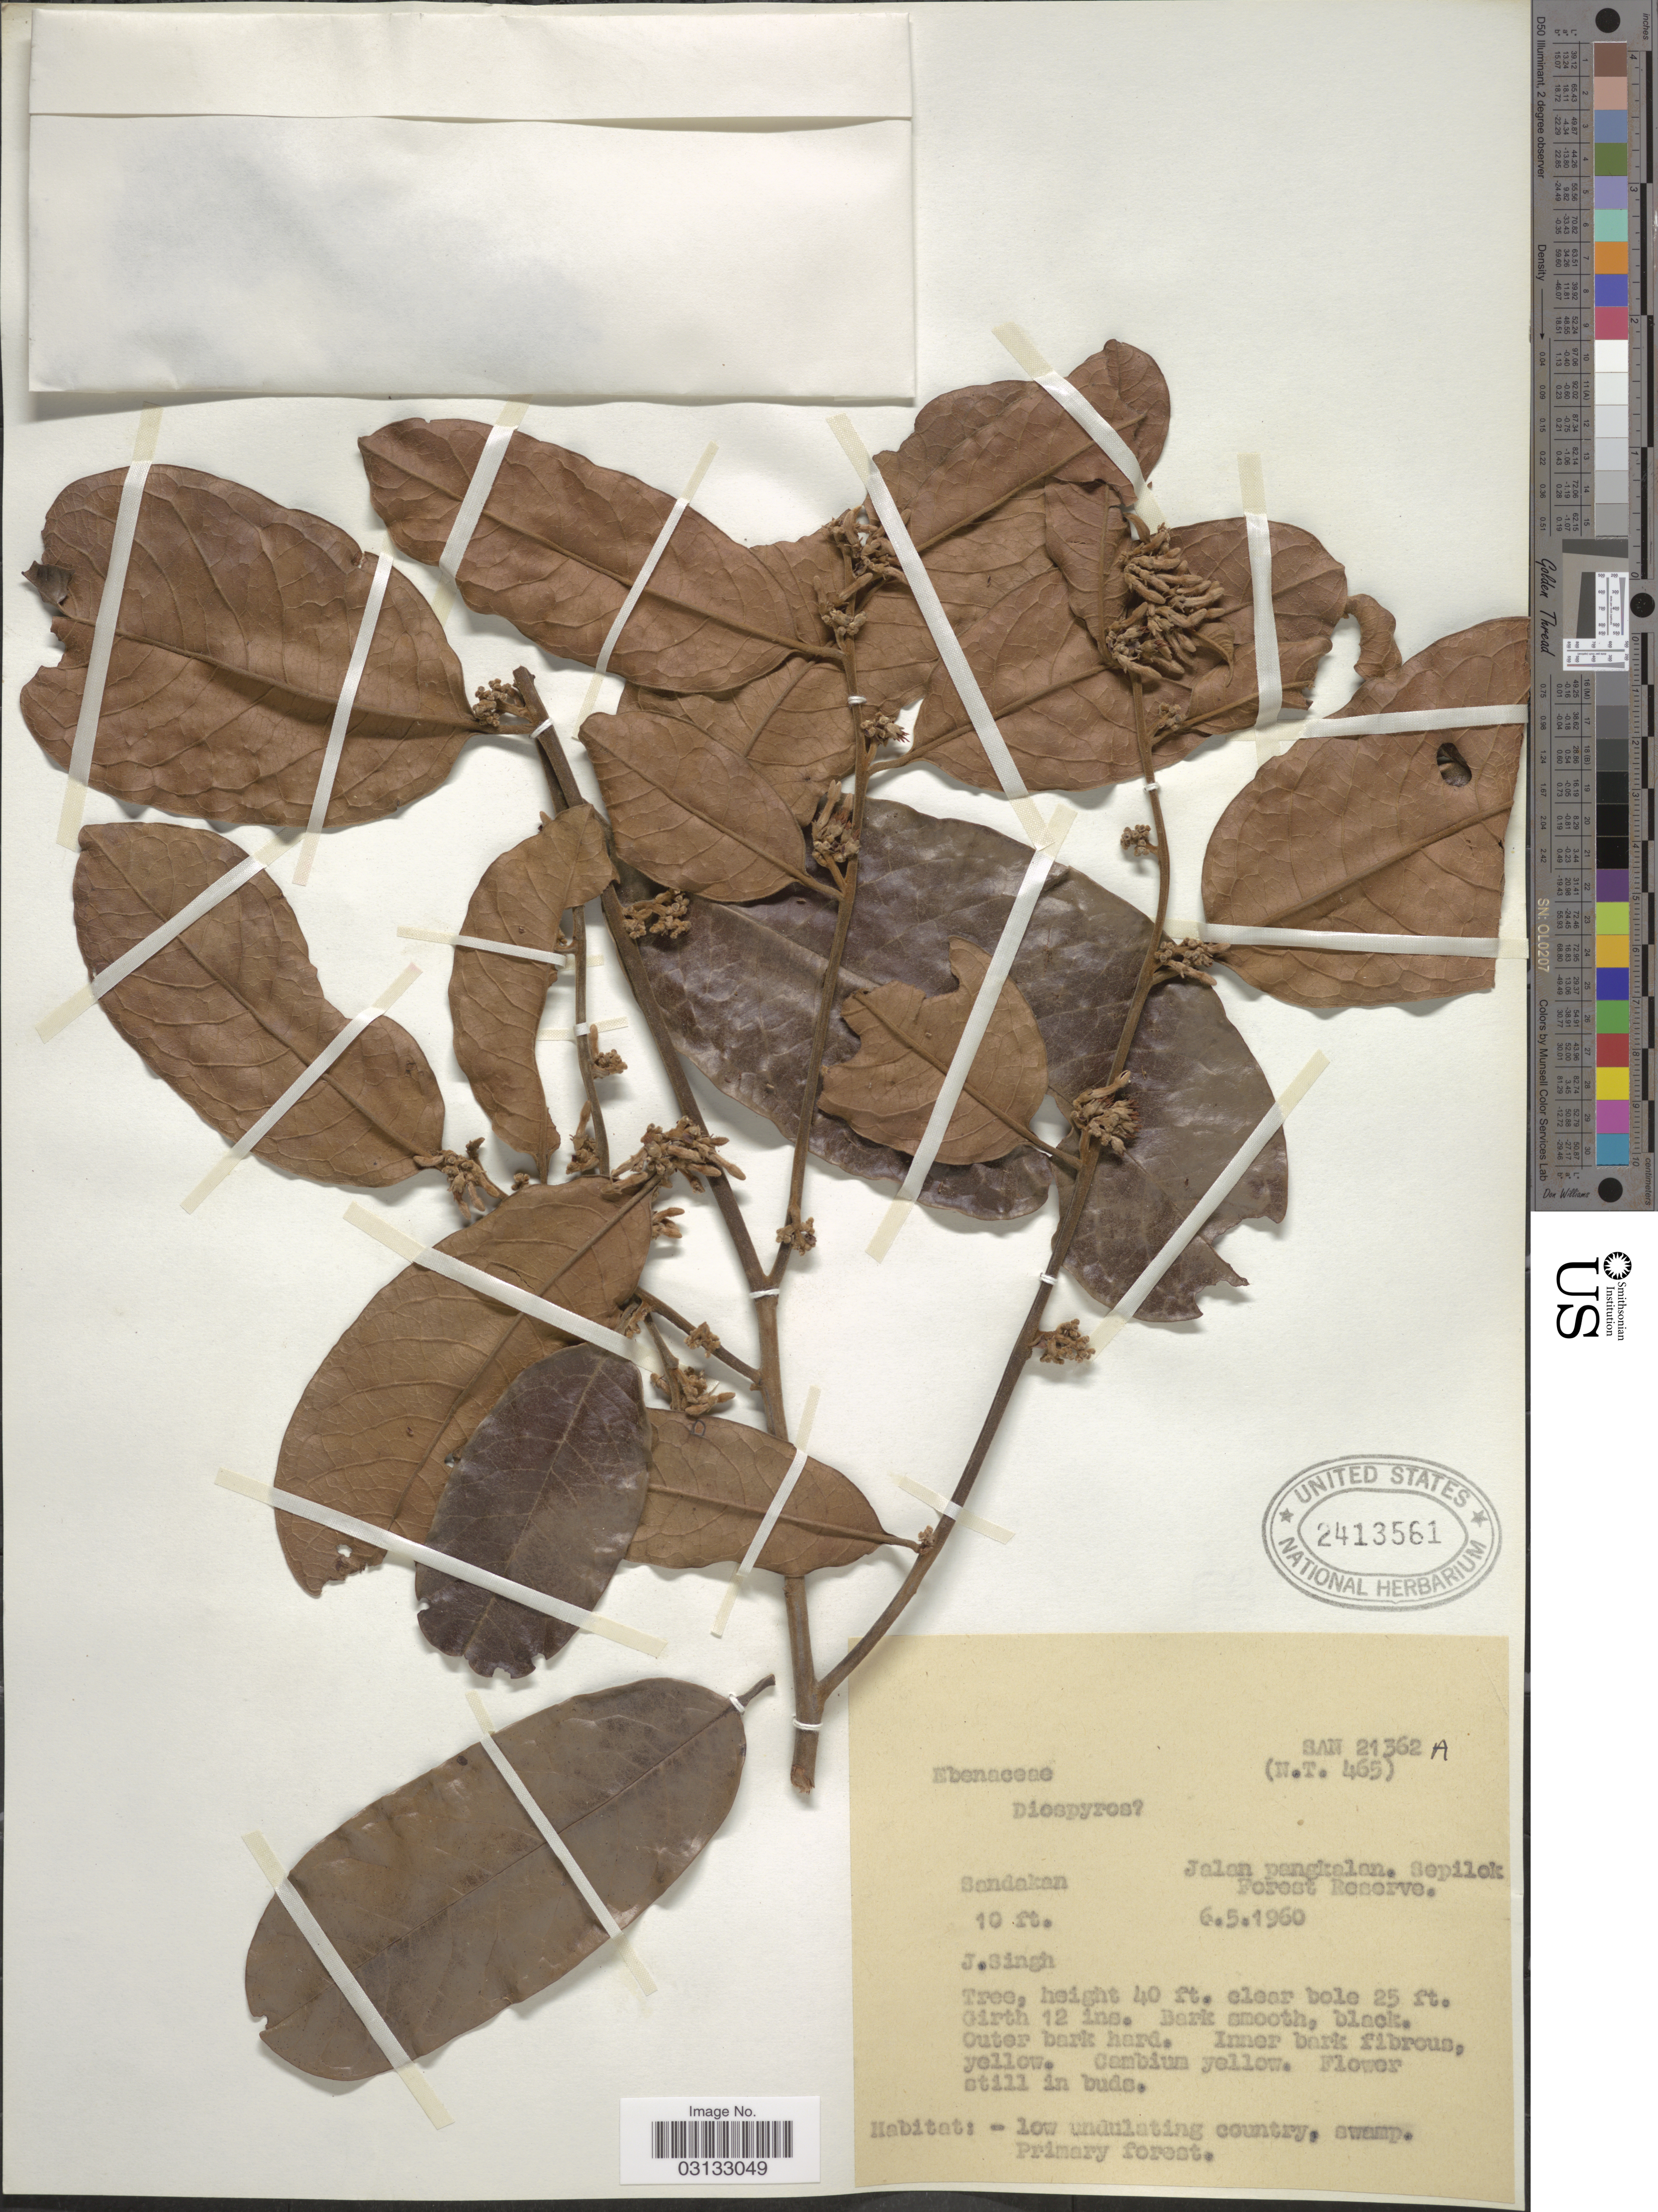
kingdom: Plantae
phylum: Tracheophyta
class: Magnoliopsida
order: Ericales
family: Ebenaceae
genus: Diospyros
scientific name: Diospyros sp.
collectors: J. Singh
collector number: SAN 21362 A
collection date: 1960-05-06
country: Malaysia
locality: Sandakan, Jalan pankalan, Sepilok Forest Reserve.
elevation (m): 3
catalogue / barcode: US 2413561